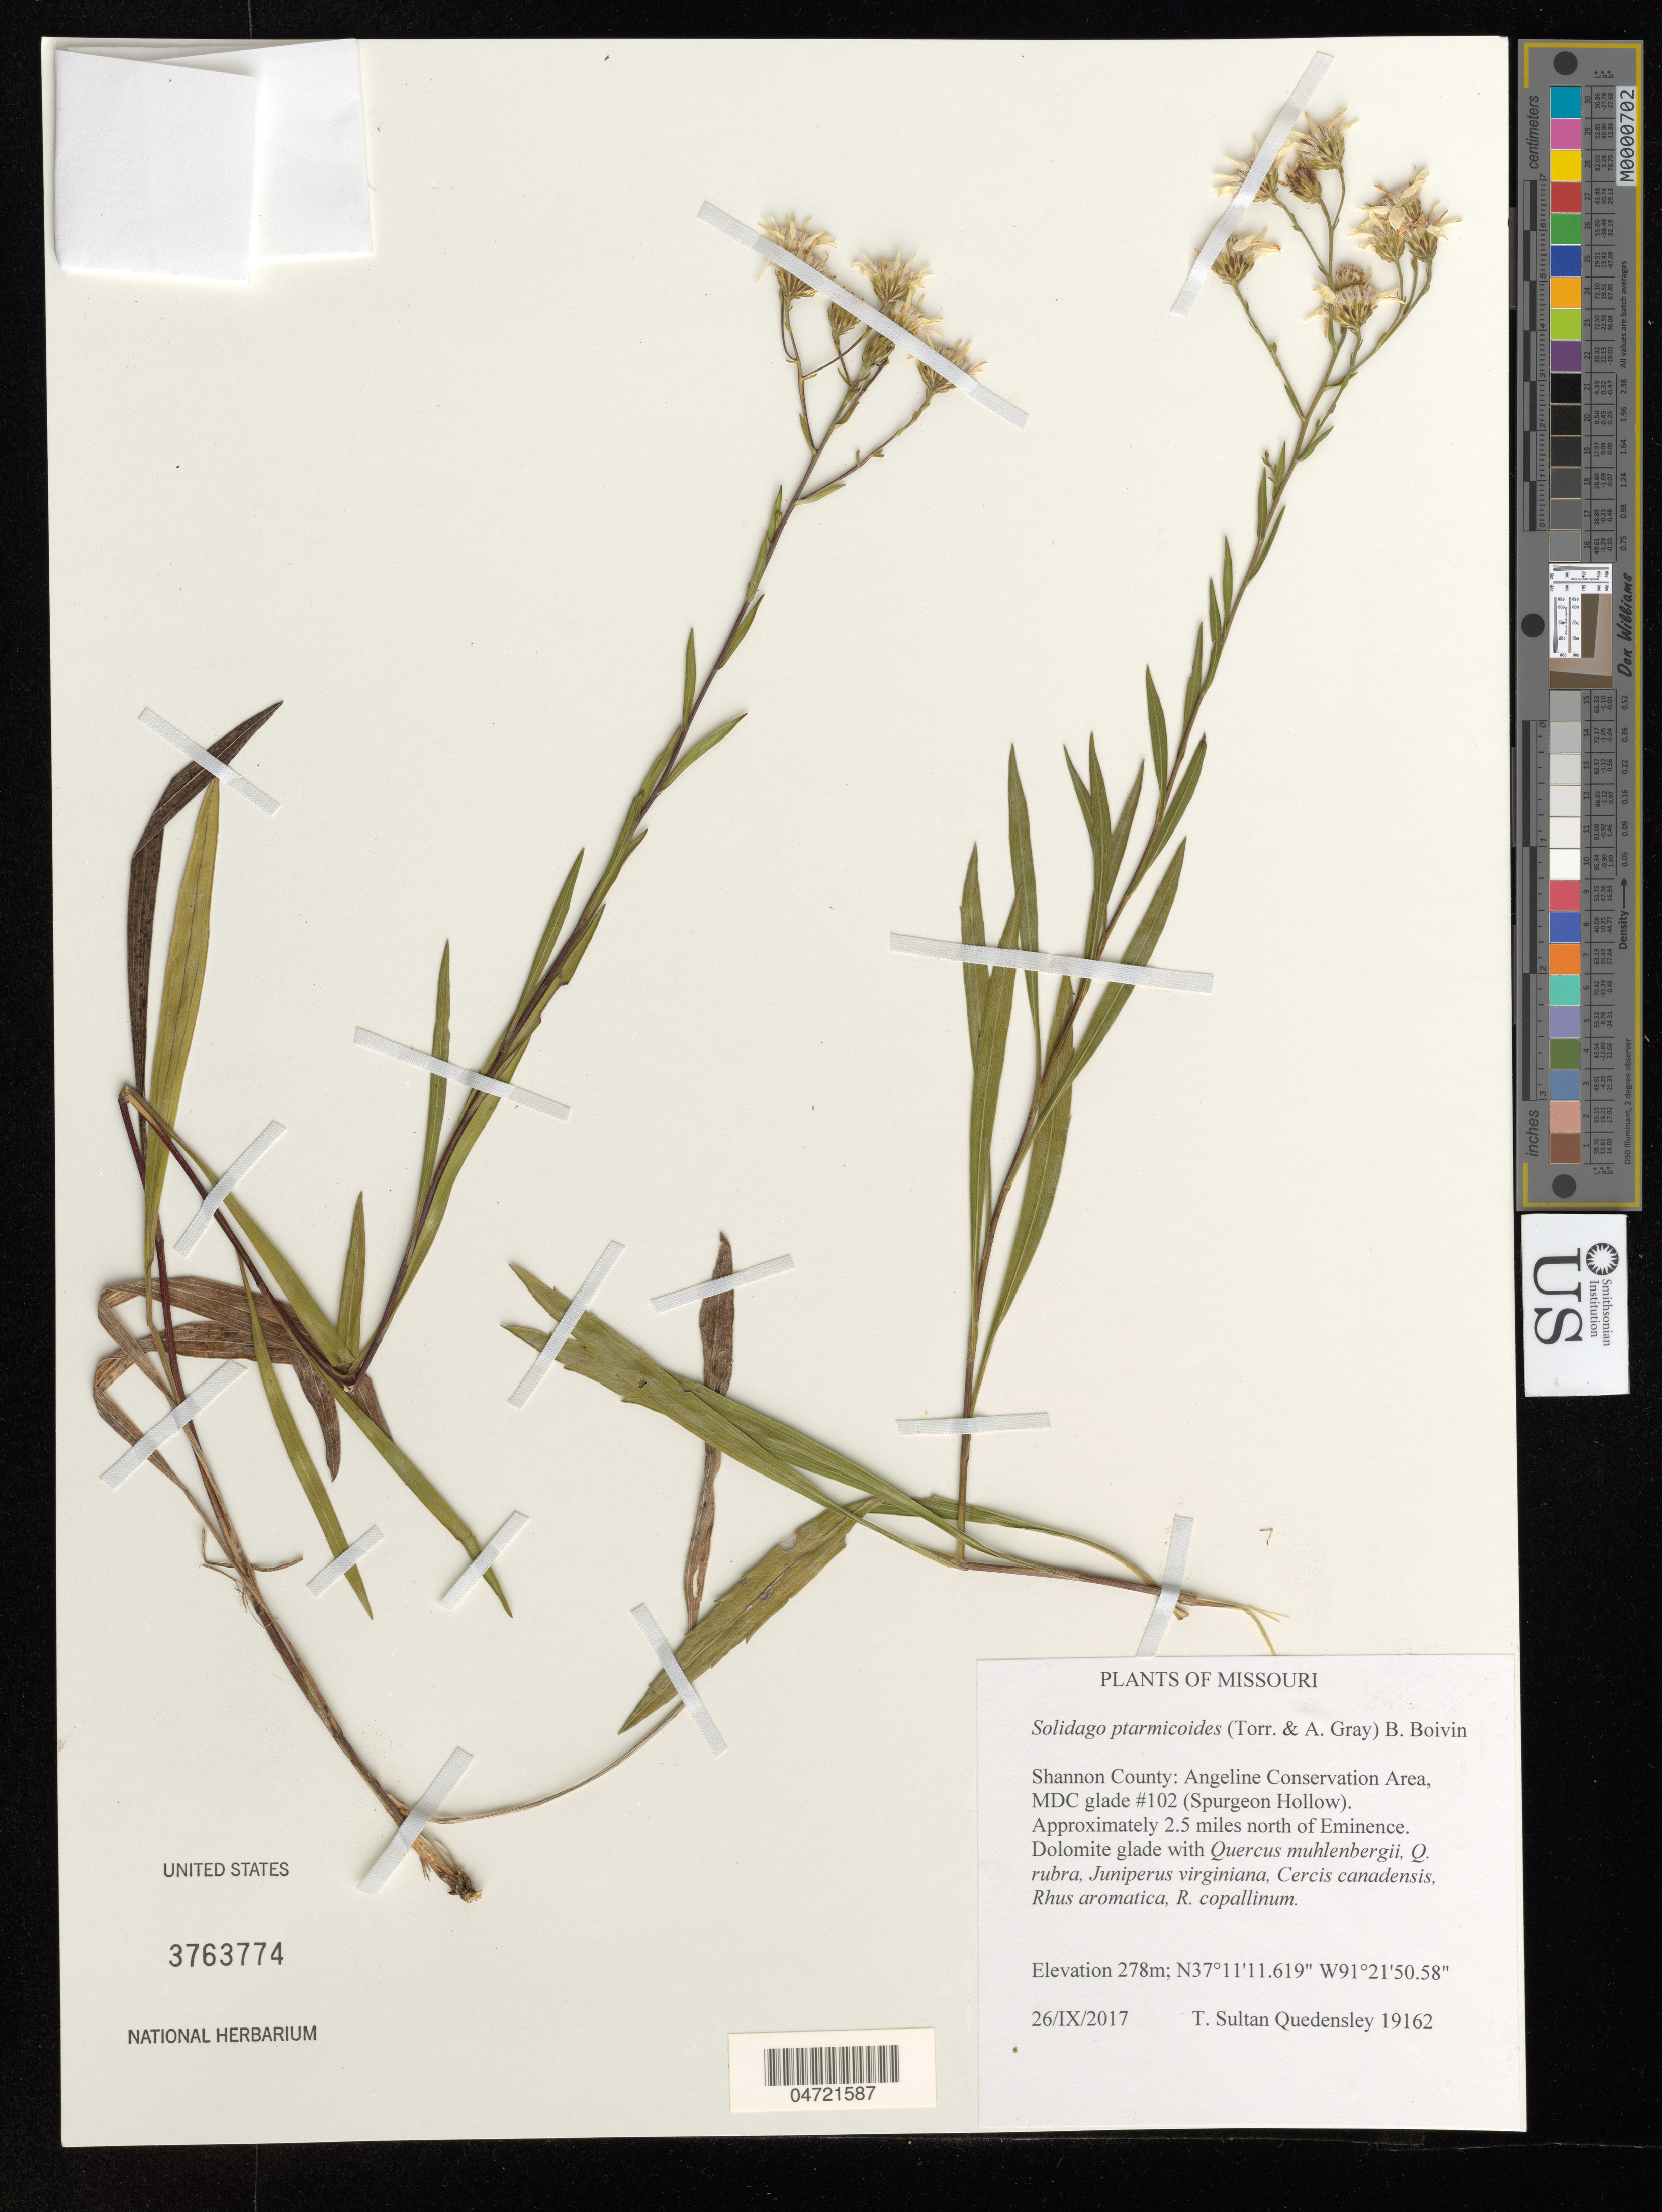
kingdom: Plantae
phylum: Tracheophyta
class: Magnoliopsida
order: Asterales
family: Asteraceae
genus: Solidago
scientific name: Solidago ptarmicoides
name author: (Torr. & A. Gray) B. Boivin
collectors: T. S. Quedensley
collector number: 19162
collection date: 2017-09-26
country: United States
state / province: Missouri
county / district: Shannon County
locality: Angeline Conservation Area, MDC glade #102 (Spurgeon Hollow). Approx. 2.5 miles N of Eminence.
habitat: Dolomite glade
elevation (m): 278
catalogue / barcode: US 3763774